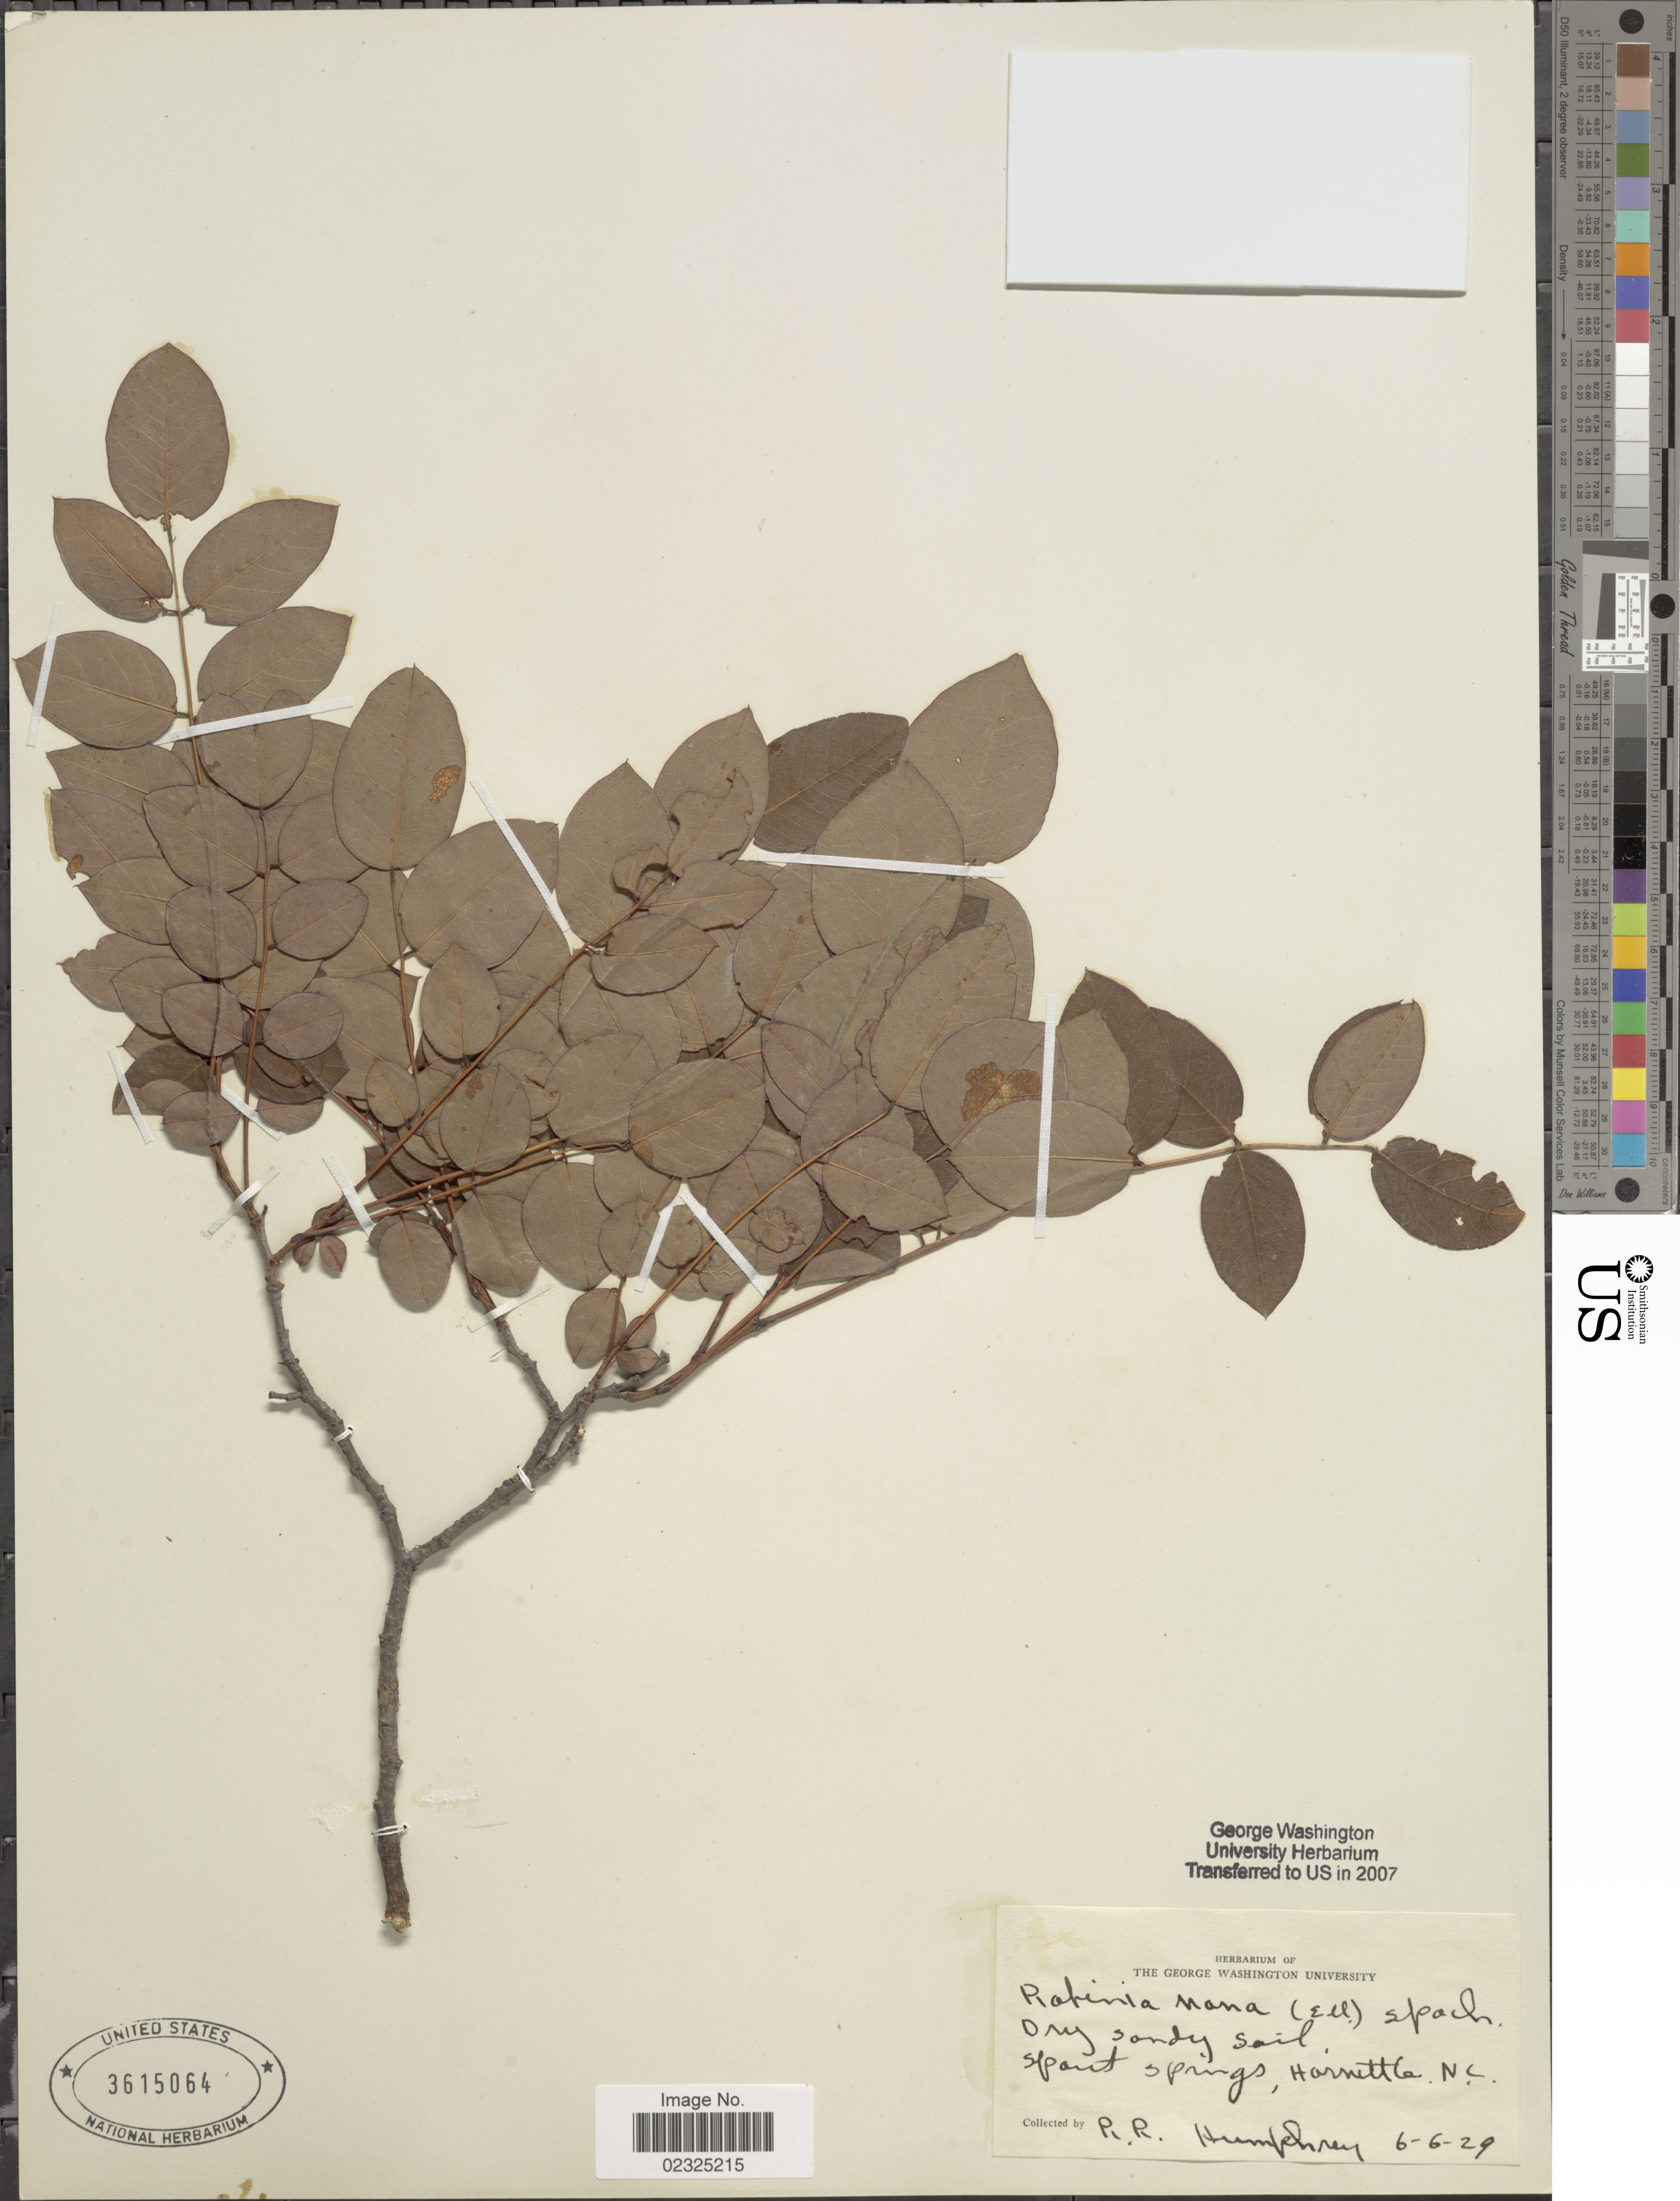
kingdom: Plantae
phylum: Tracheophyta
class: Magnoliopsida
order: Fabales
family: Fabaceae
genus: Robinia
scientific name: Robinia nana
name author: Elliott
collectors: R. Humphrey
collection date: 1829-06-06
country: United States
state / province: North Carolina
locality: Spout Springs, Harnett Co.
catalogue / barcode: US 3615064